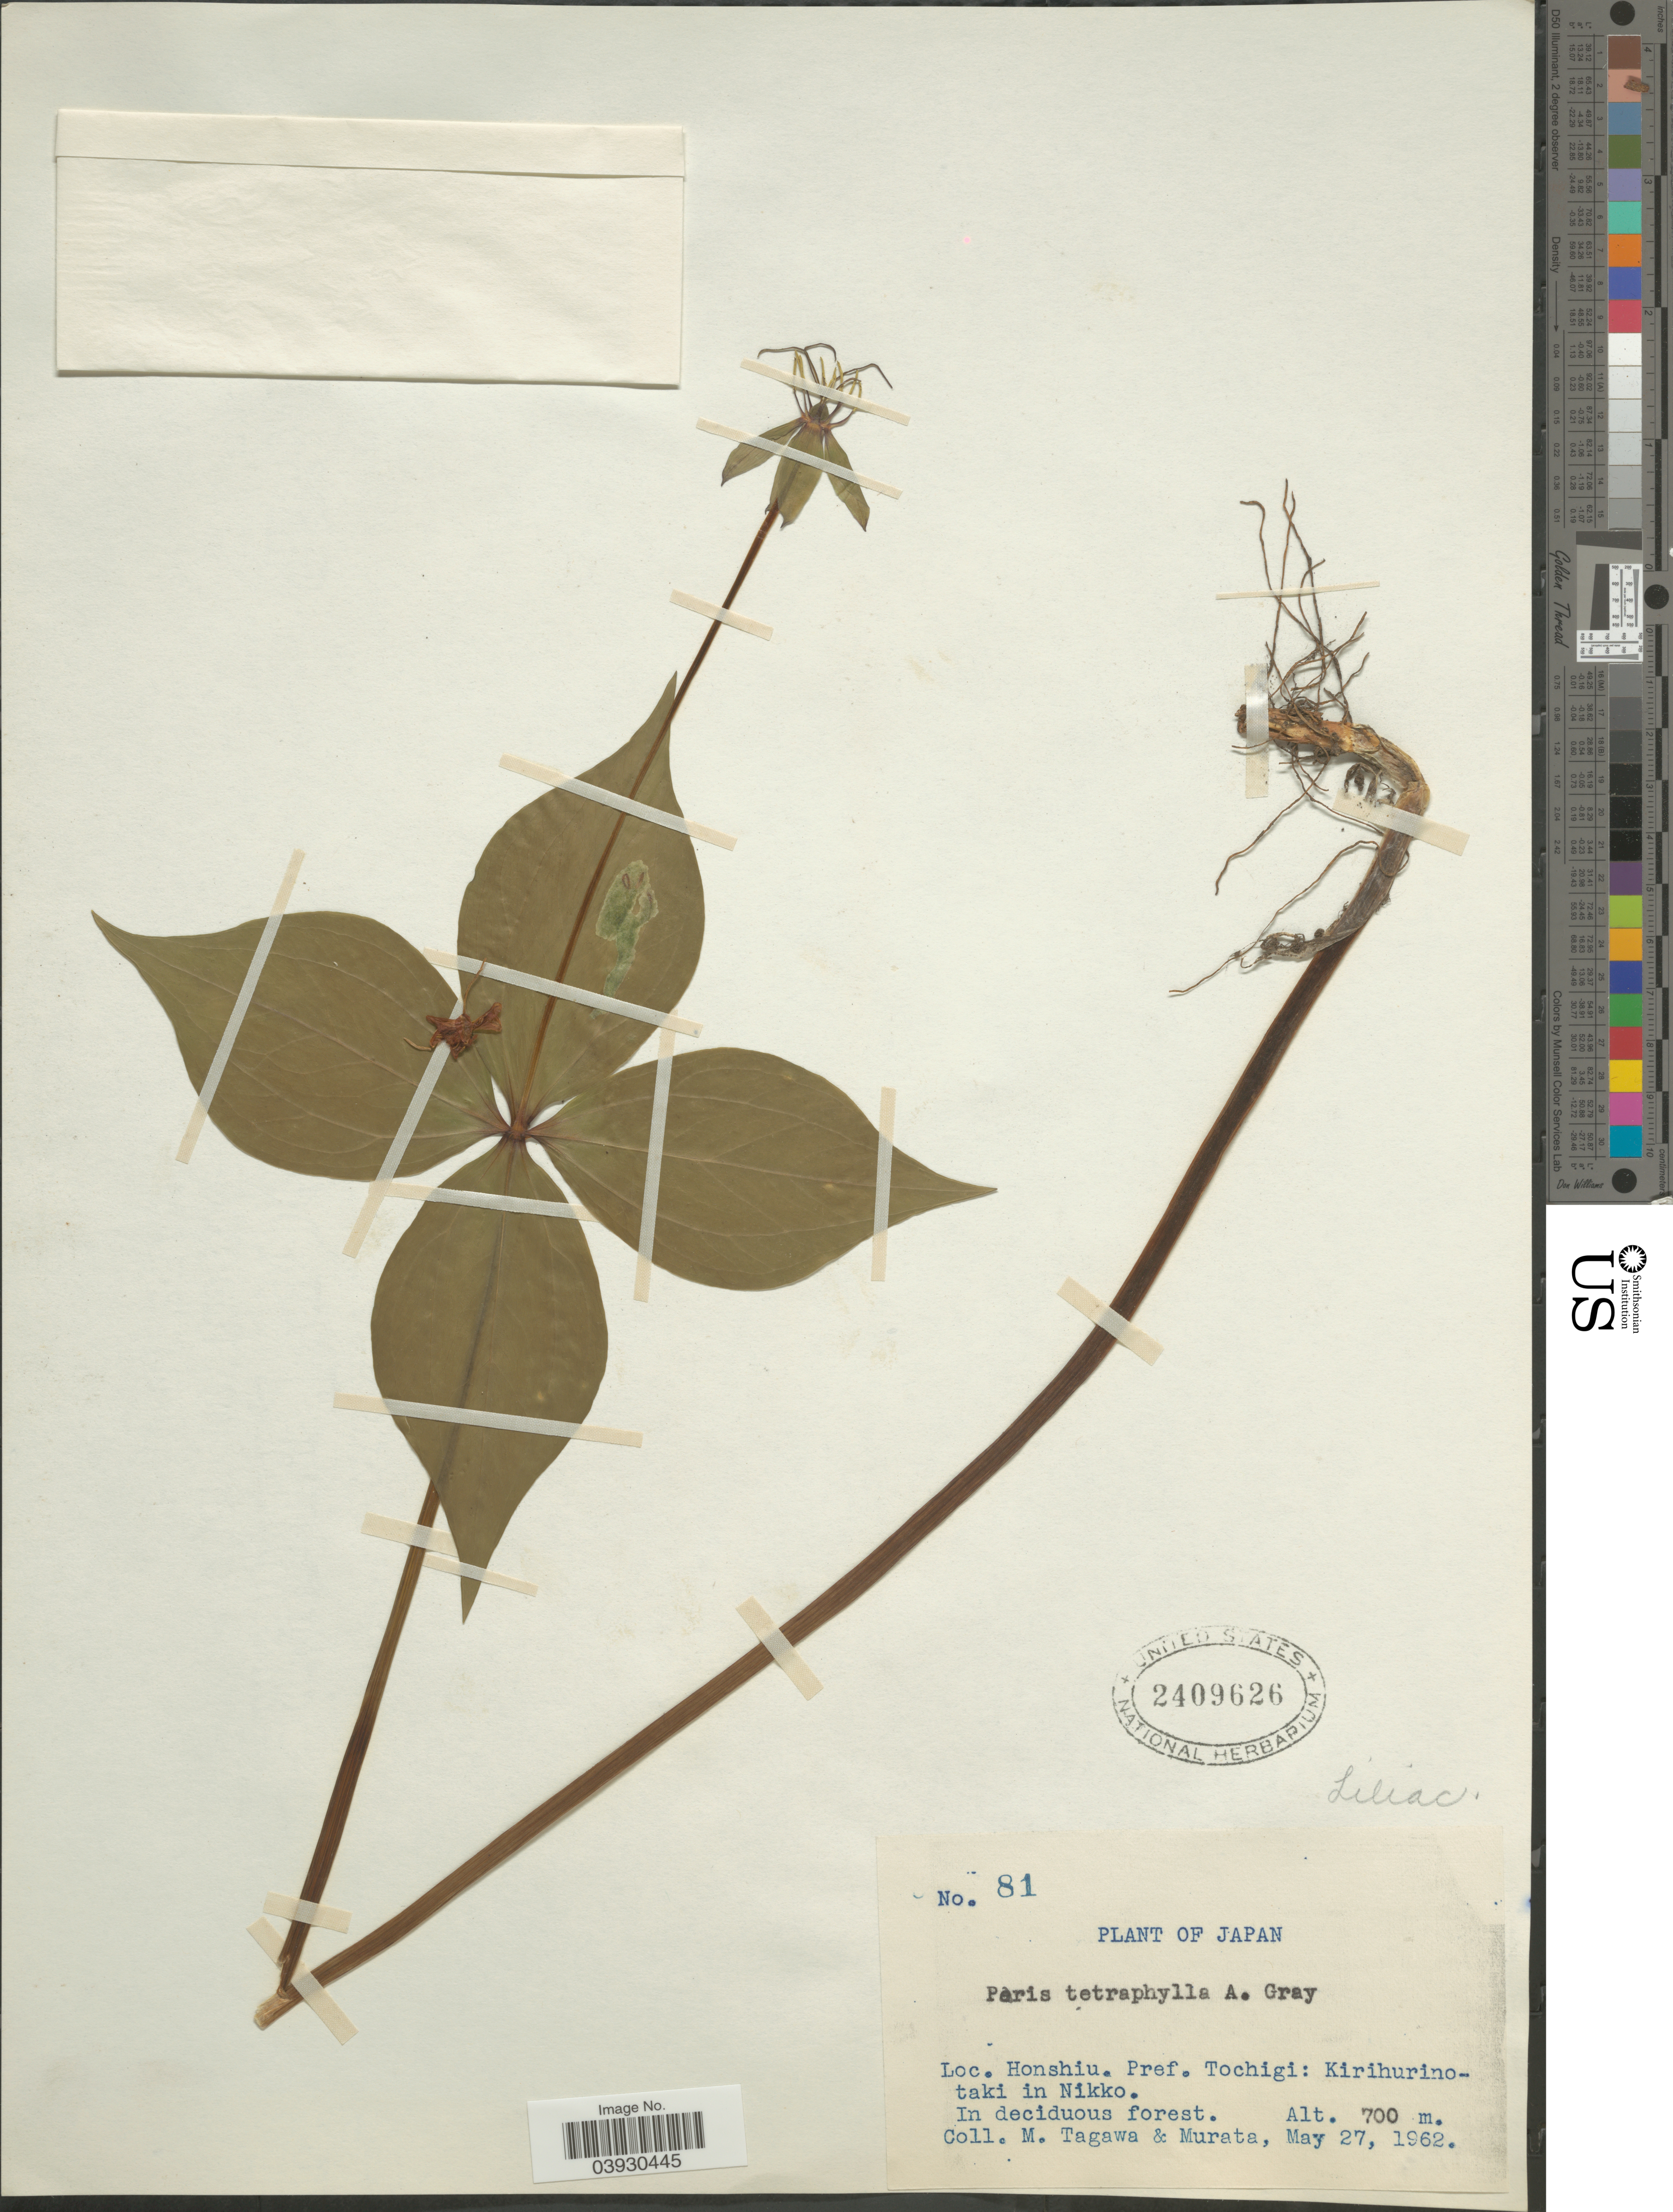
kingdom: Plantae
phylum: Tracheophyta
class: Liliopsida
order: Liliales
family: Melanthiaceae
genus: Paris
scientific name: Paris tetraphylla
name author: A. Gray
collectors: M. Tagawa & -. Murata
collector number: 81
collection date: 1962-05-27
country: Japan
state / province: Totigi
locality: Honshiu. Pref. Tochigi: Kirihurinotaki in Nikko.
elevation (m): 700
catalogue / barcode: US 2409626